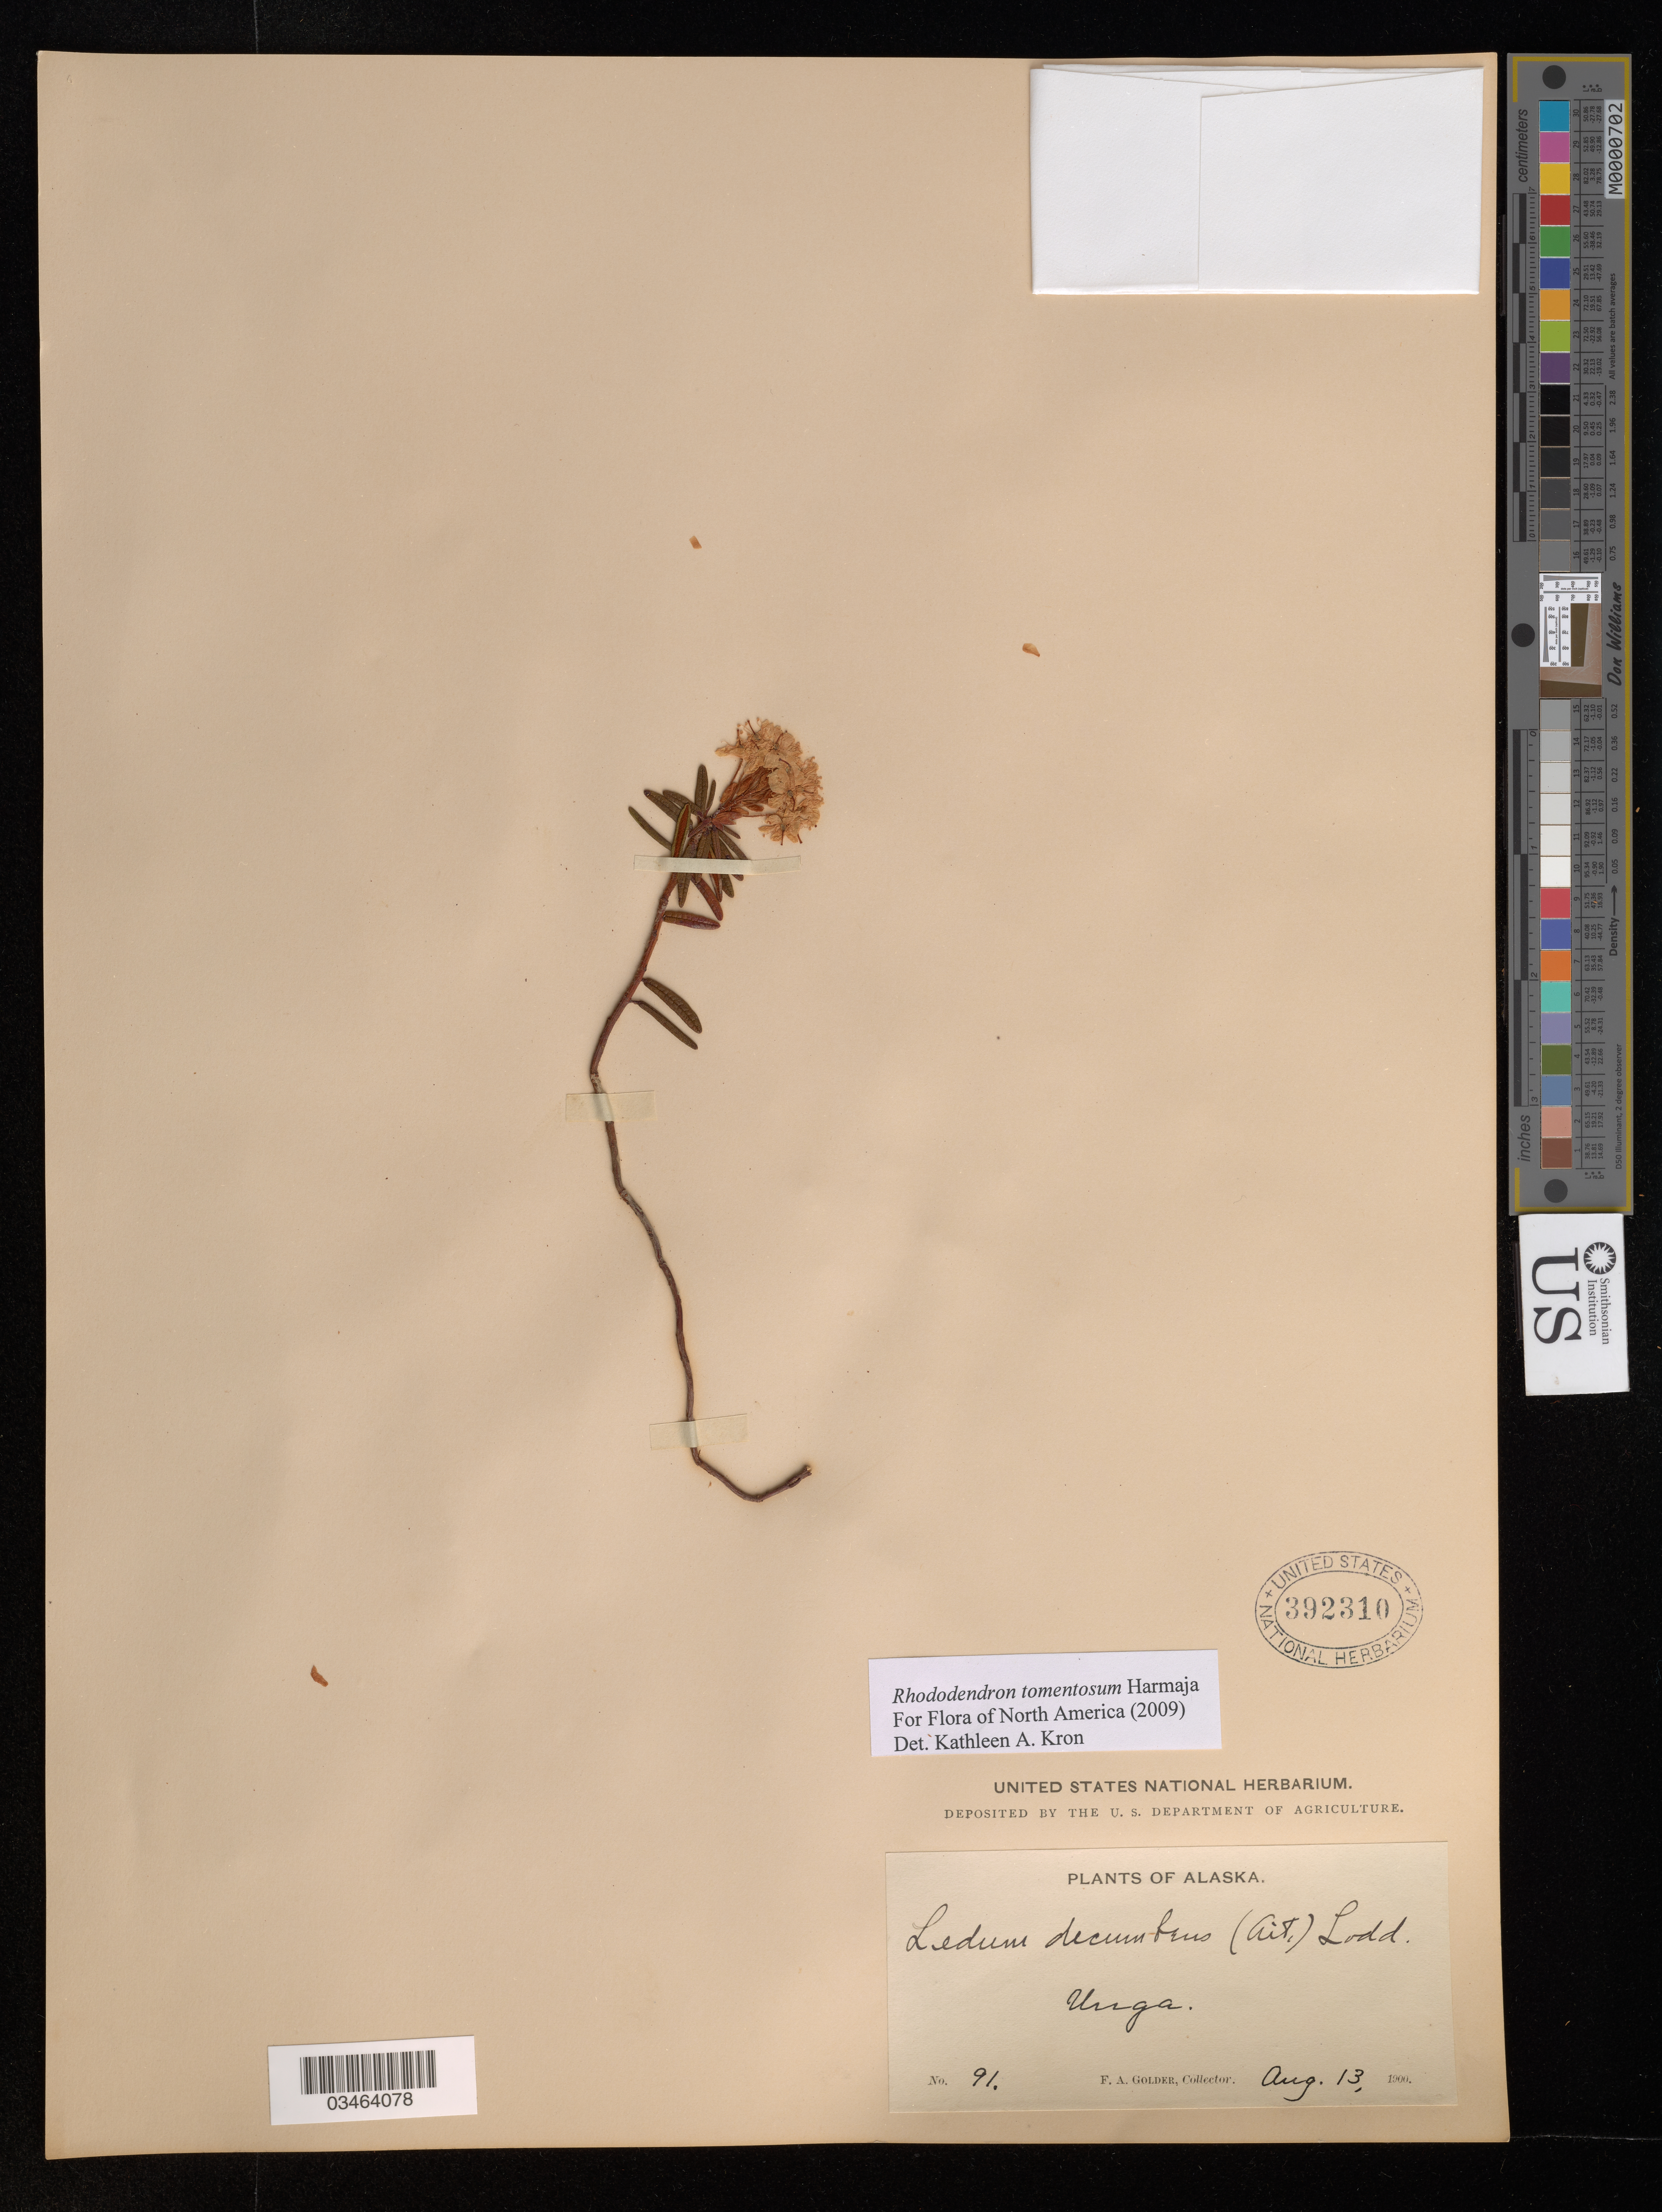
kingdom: Plantae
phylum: Tracheophyta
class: Magnoliopsida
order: Ericales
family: Ericaceae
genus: Ledum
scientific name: Ledum decumbens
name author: (Aiton) Lodd. ex Steud.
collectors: F. Golder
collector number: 91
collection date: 1900-08-13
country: United States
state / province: Alaska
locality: Unga.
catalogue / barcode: US 392310